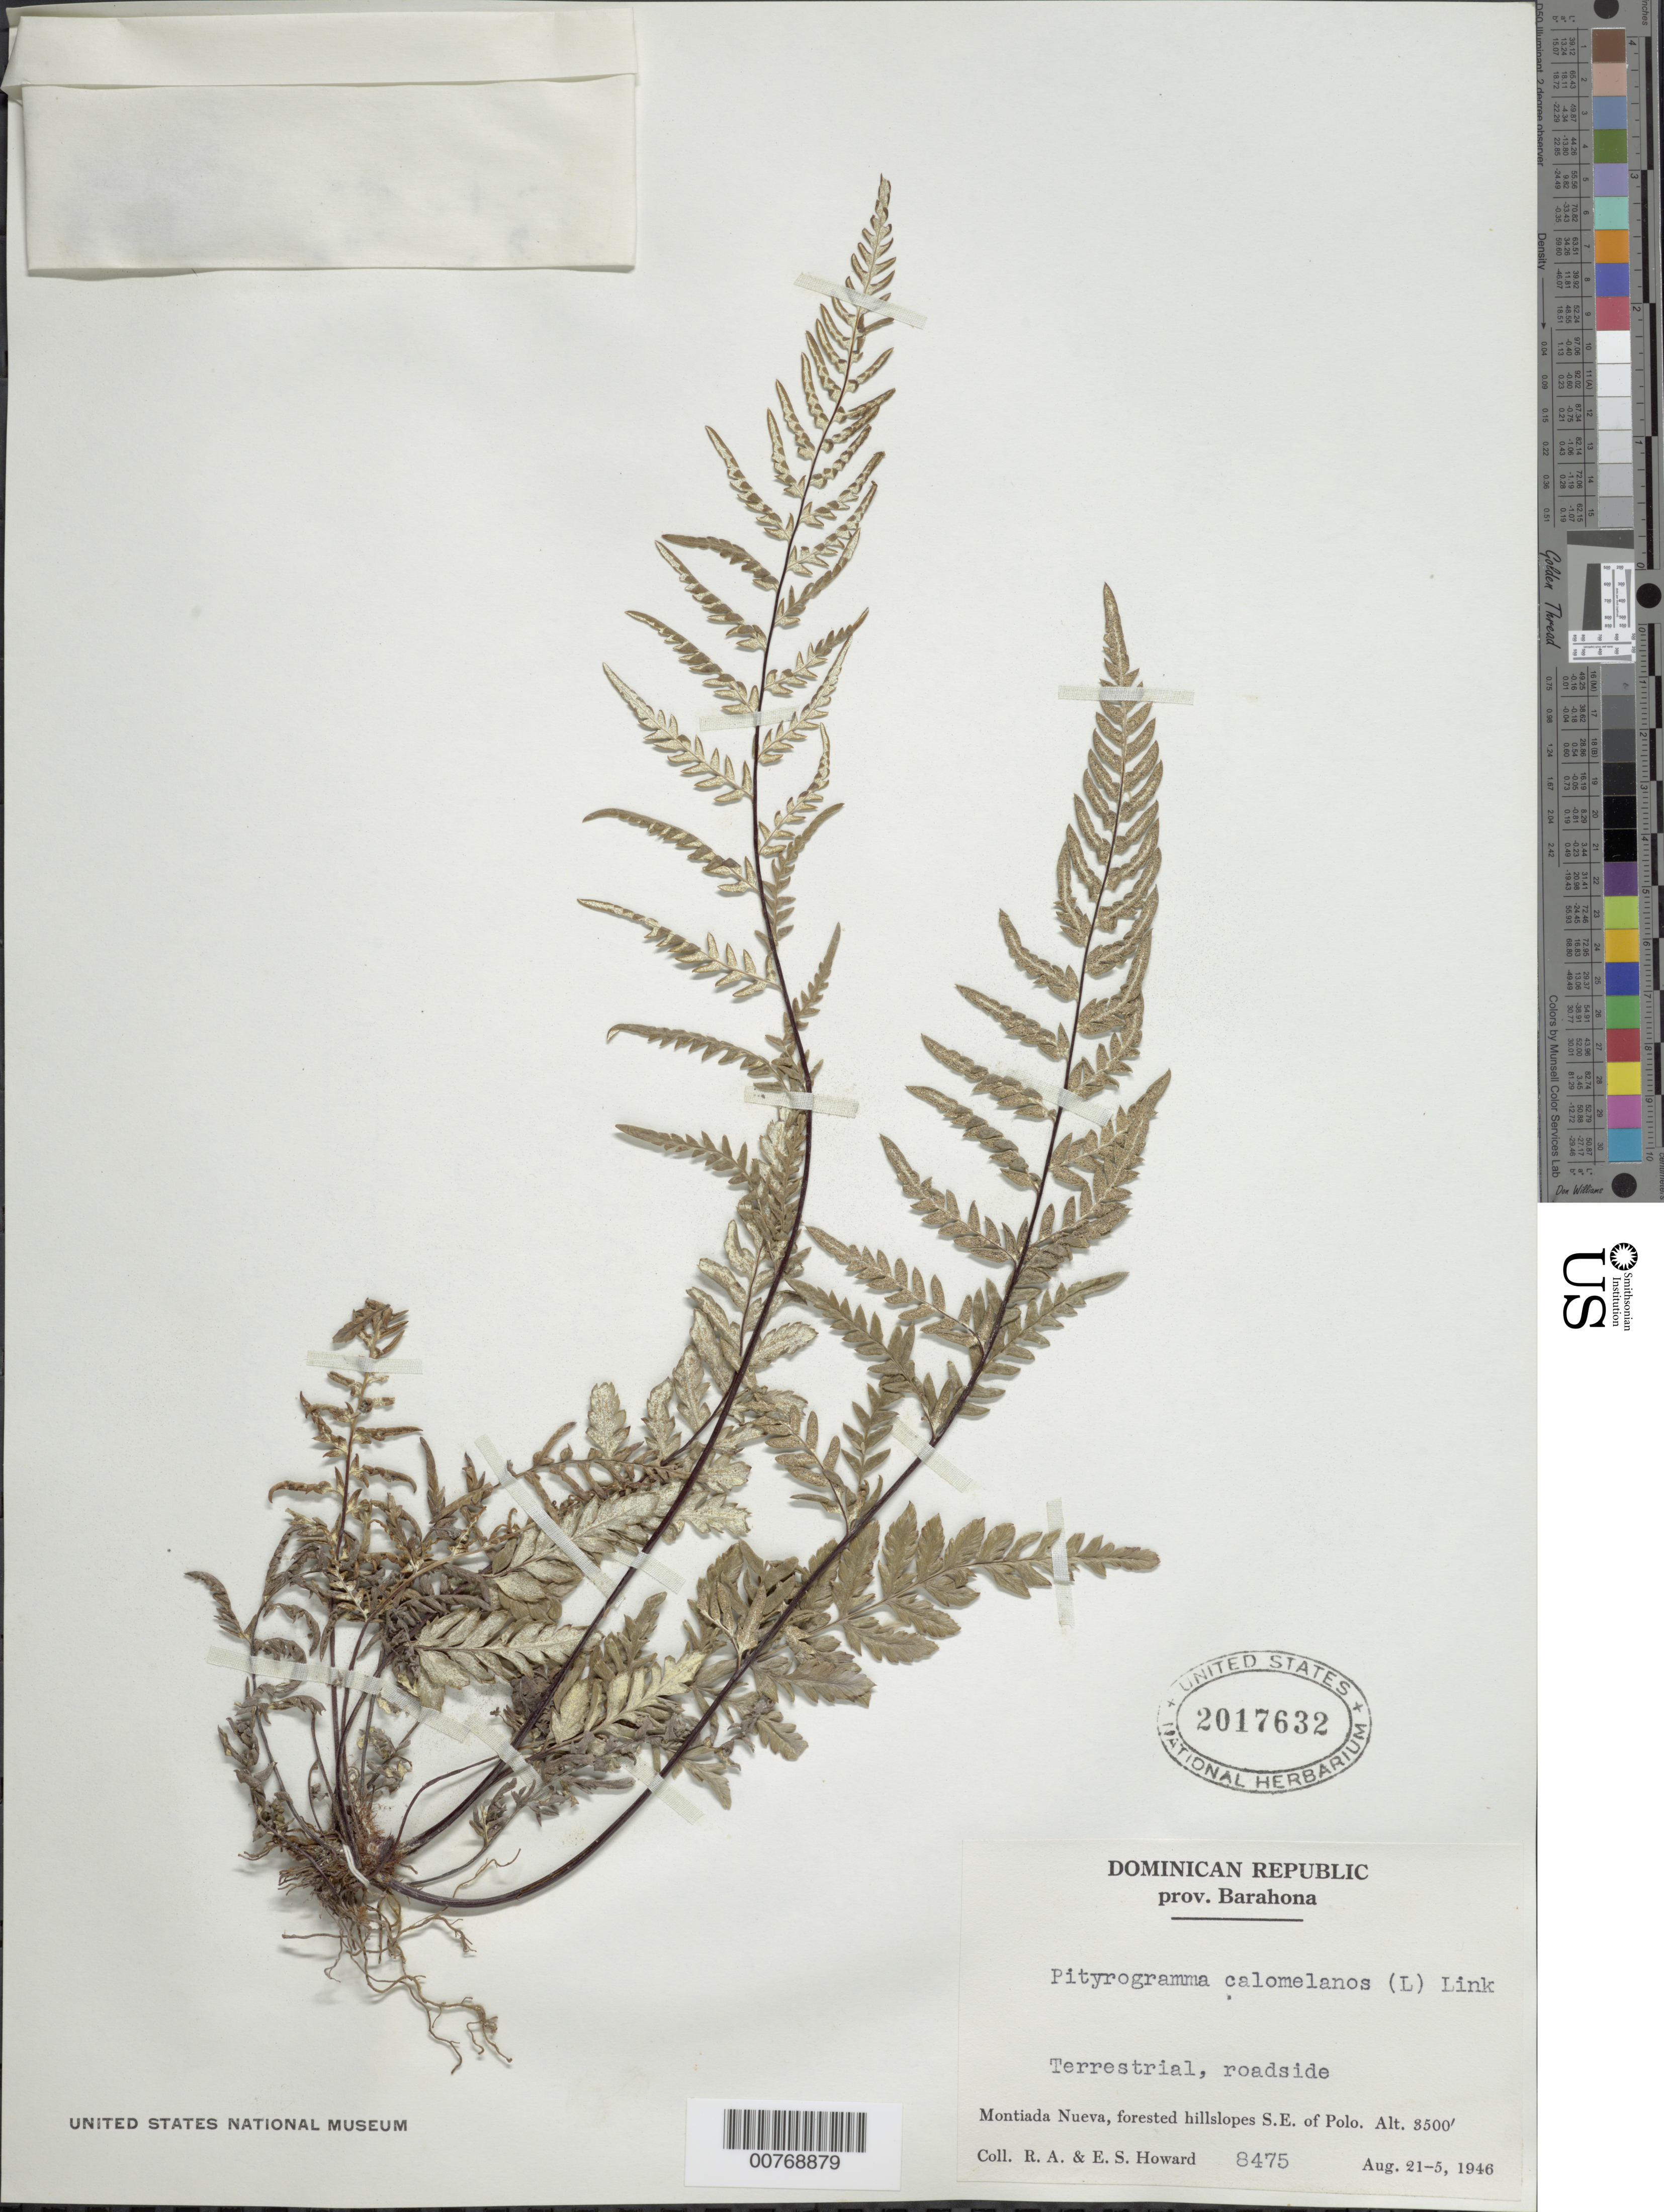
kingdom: Plantae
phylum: Tracheophyta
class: Polypodiopsida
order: Polypodiales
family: Pteridaceae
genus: Pityrogramma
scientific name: Pityrogramma calomelanos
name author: (L.) Link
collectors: R. A. Howard & E. S. Howard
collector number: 8475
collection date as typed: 21 Aug 1946 25 Aug 1946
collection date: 1946-08-21/1946-08-25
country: Dominican Republic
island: Hispaniola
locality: Provincia Barahona. Montiada Nueva, forested hillslopes SE of Polo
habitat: Roadside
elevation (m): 3500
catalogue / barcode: US 2017632